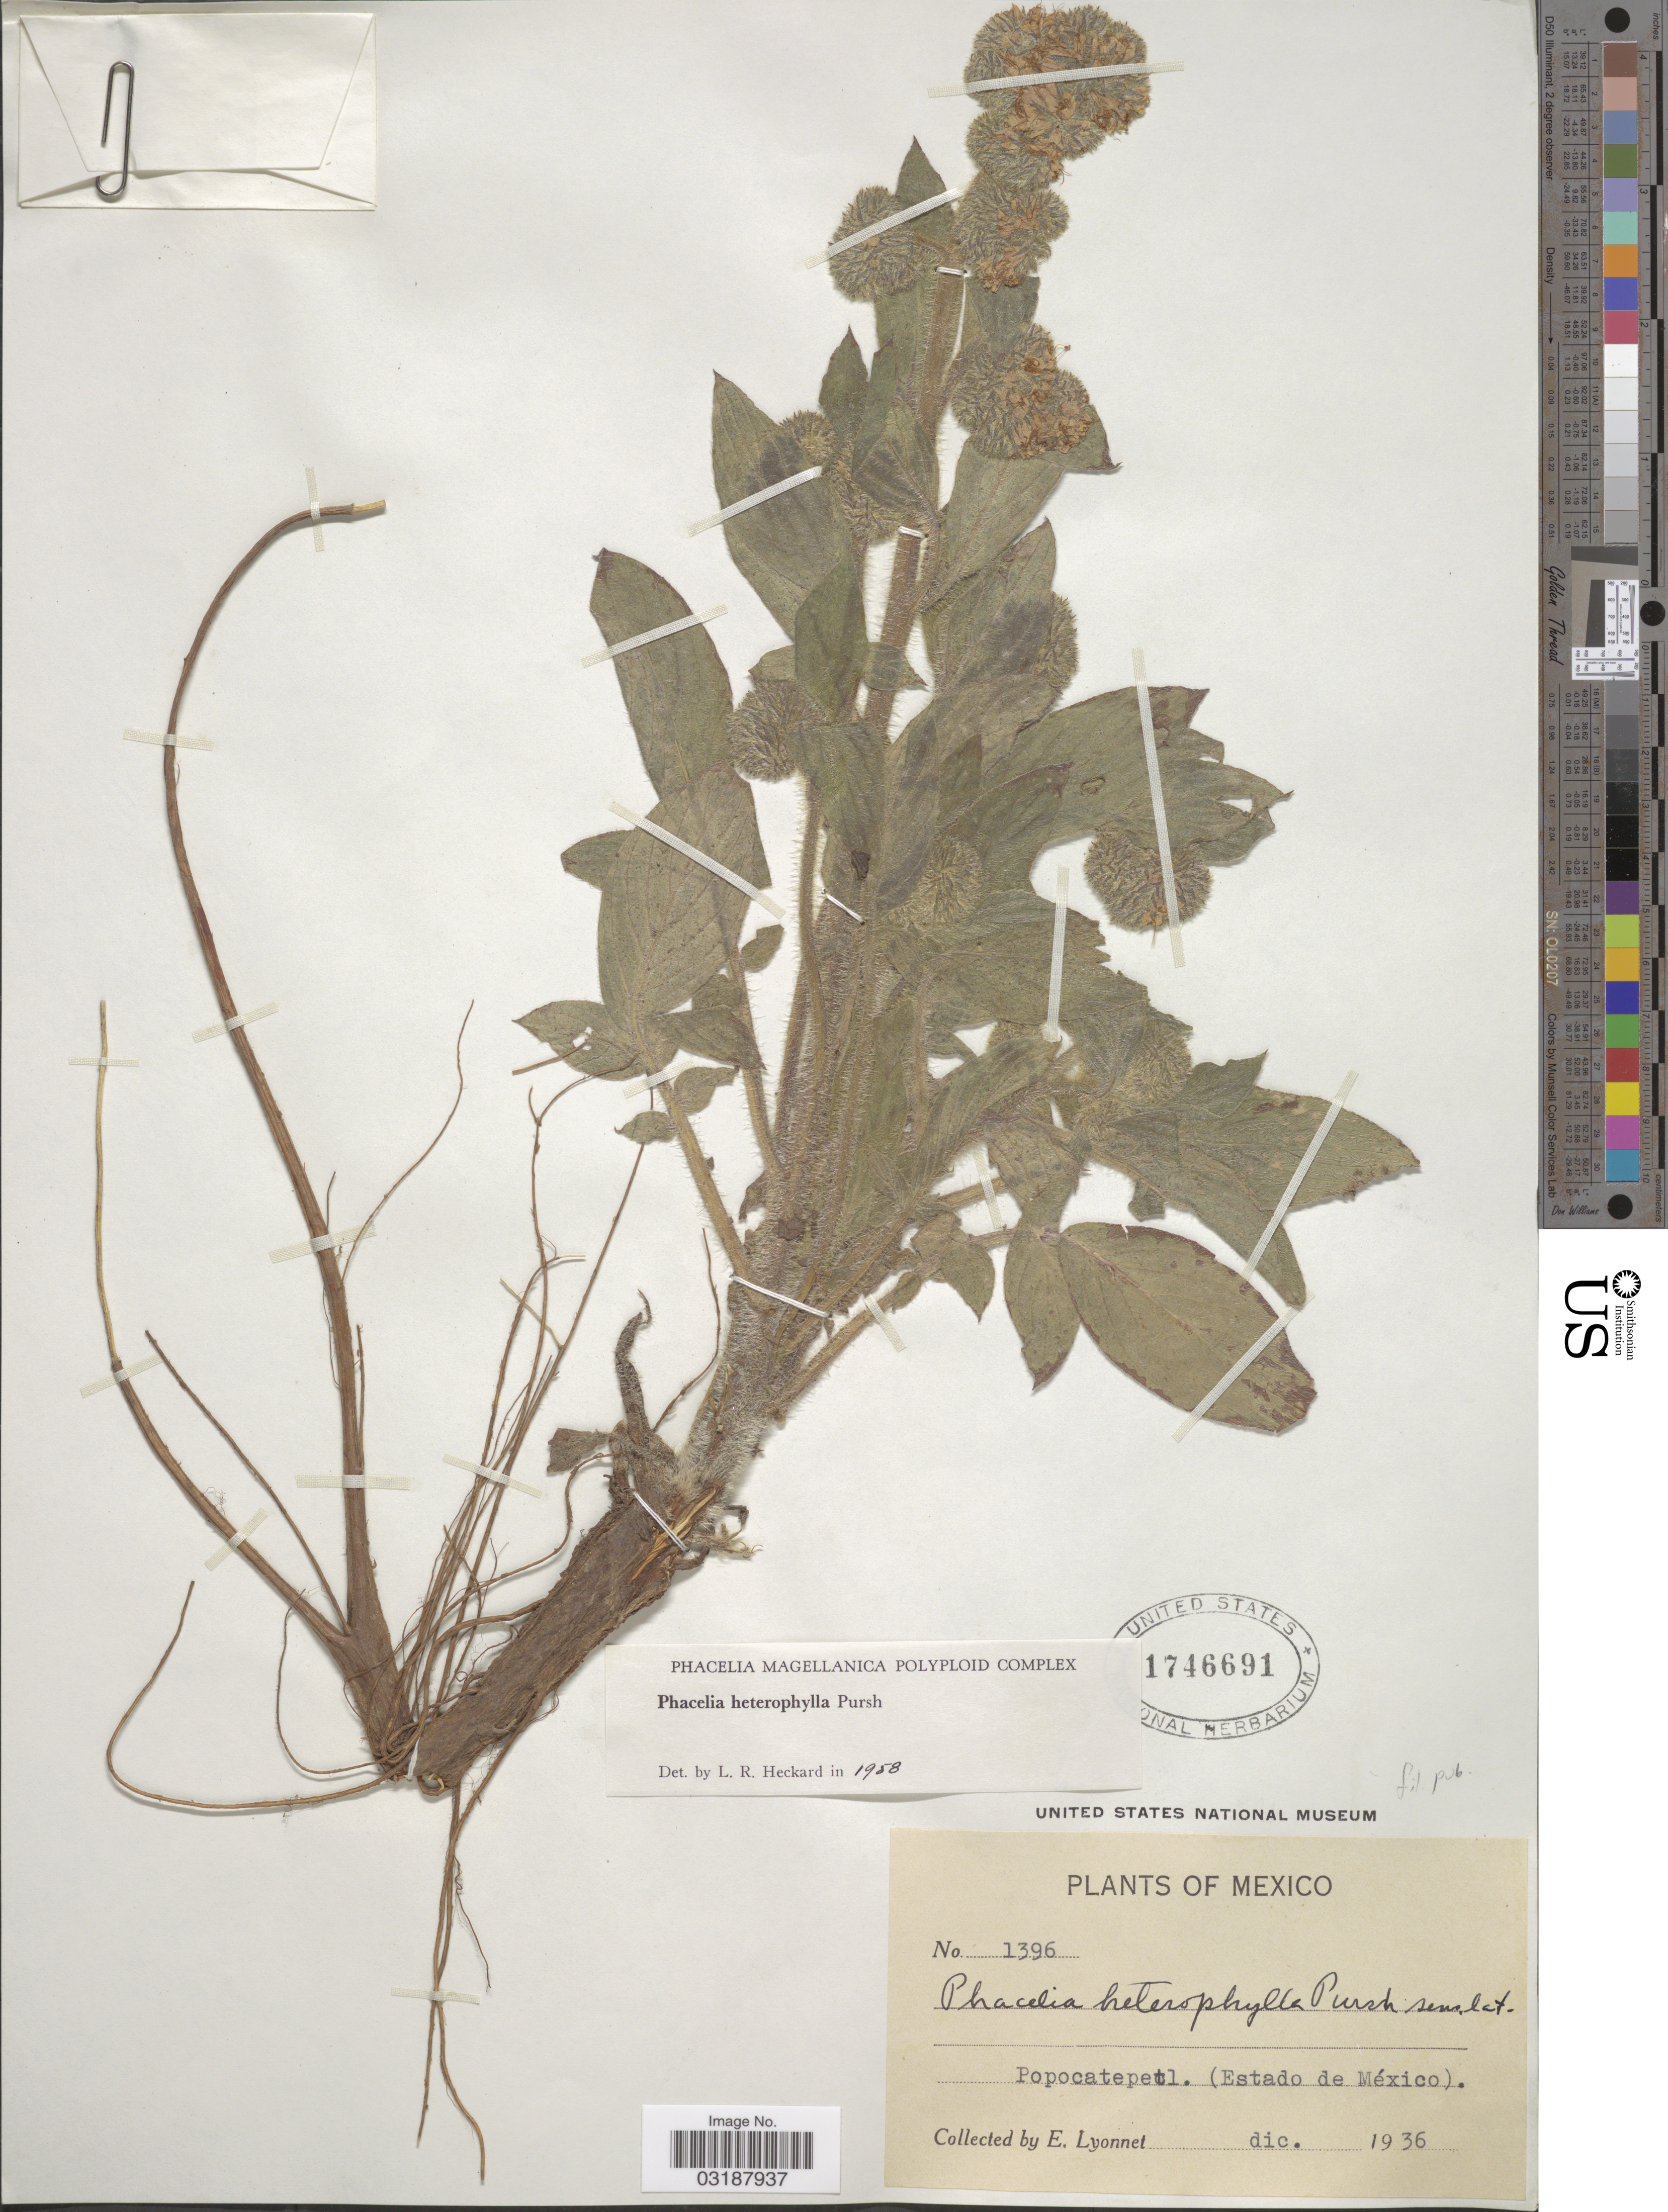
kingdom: Plantae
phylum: Tracheophyta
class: Magnoliopsida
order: Boraginales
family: Hydrophyllaceae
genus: Phacelia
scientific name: Phacelia heterophylla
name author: Pursh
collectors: E. Lyonnet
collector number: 1396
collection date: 1936-12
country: Mexico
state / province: México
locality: Popocatepetl.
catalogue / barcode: US 1746691